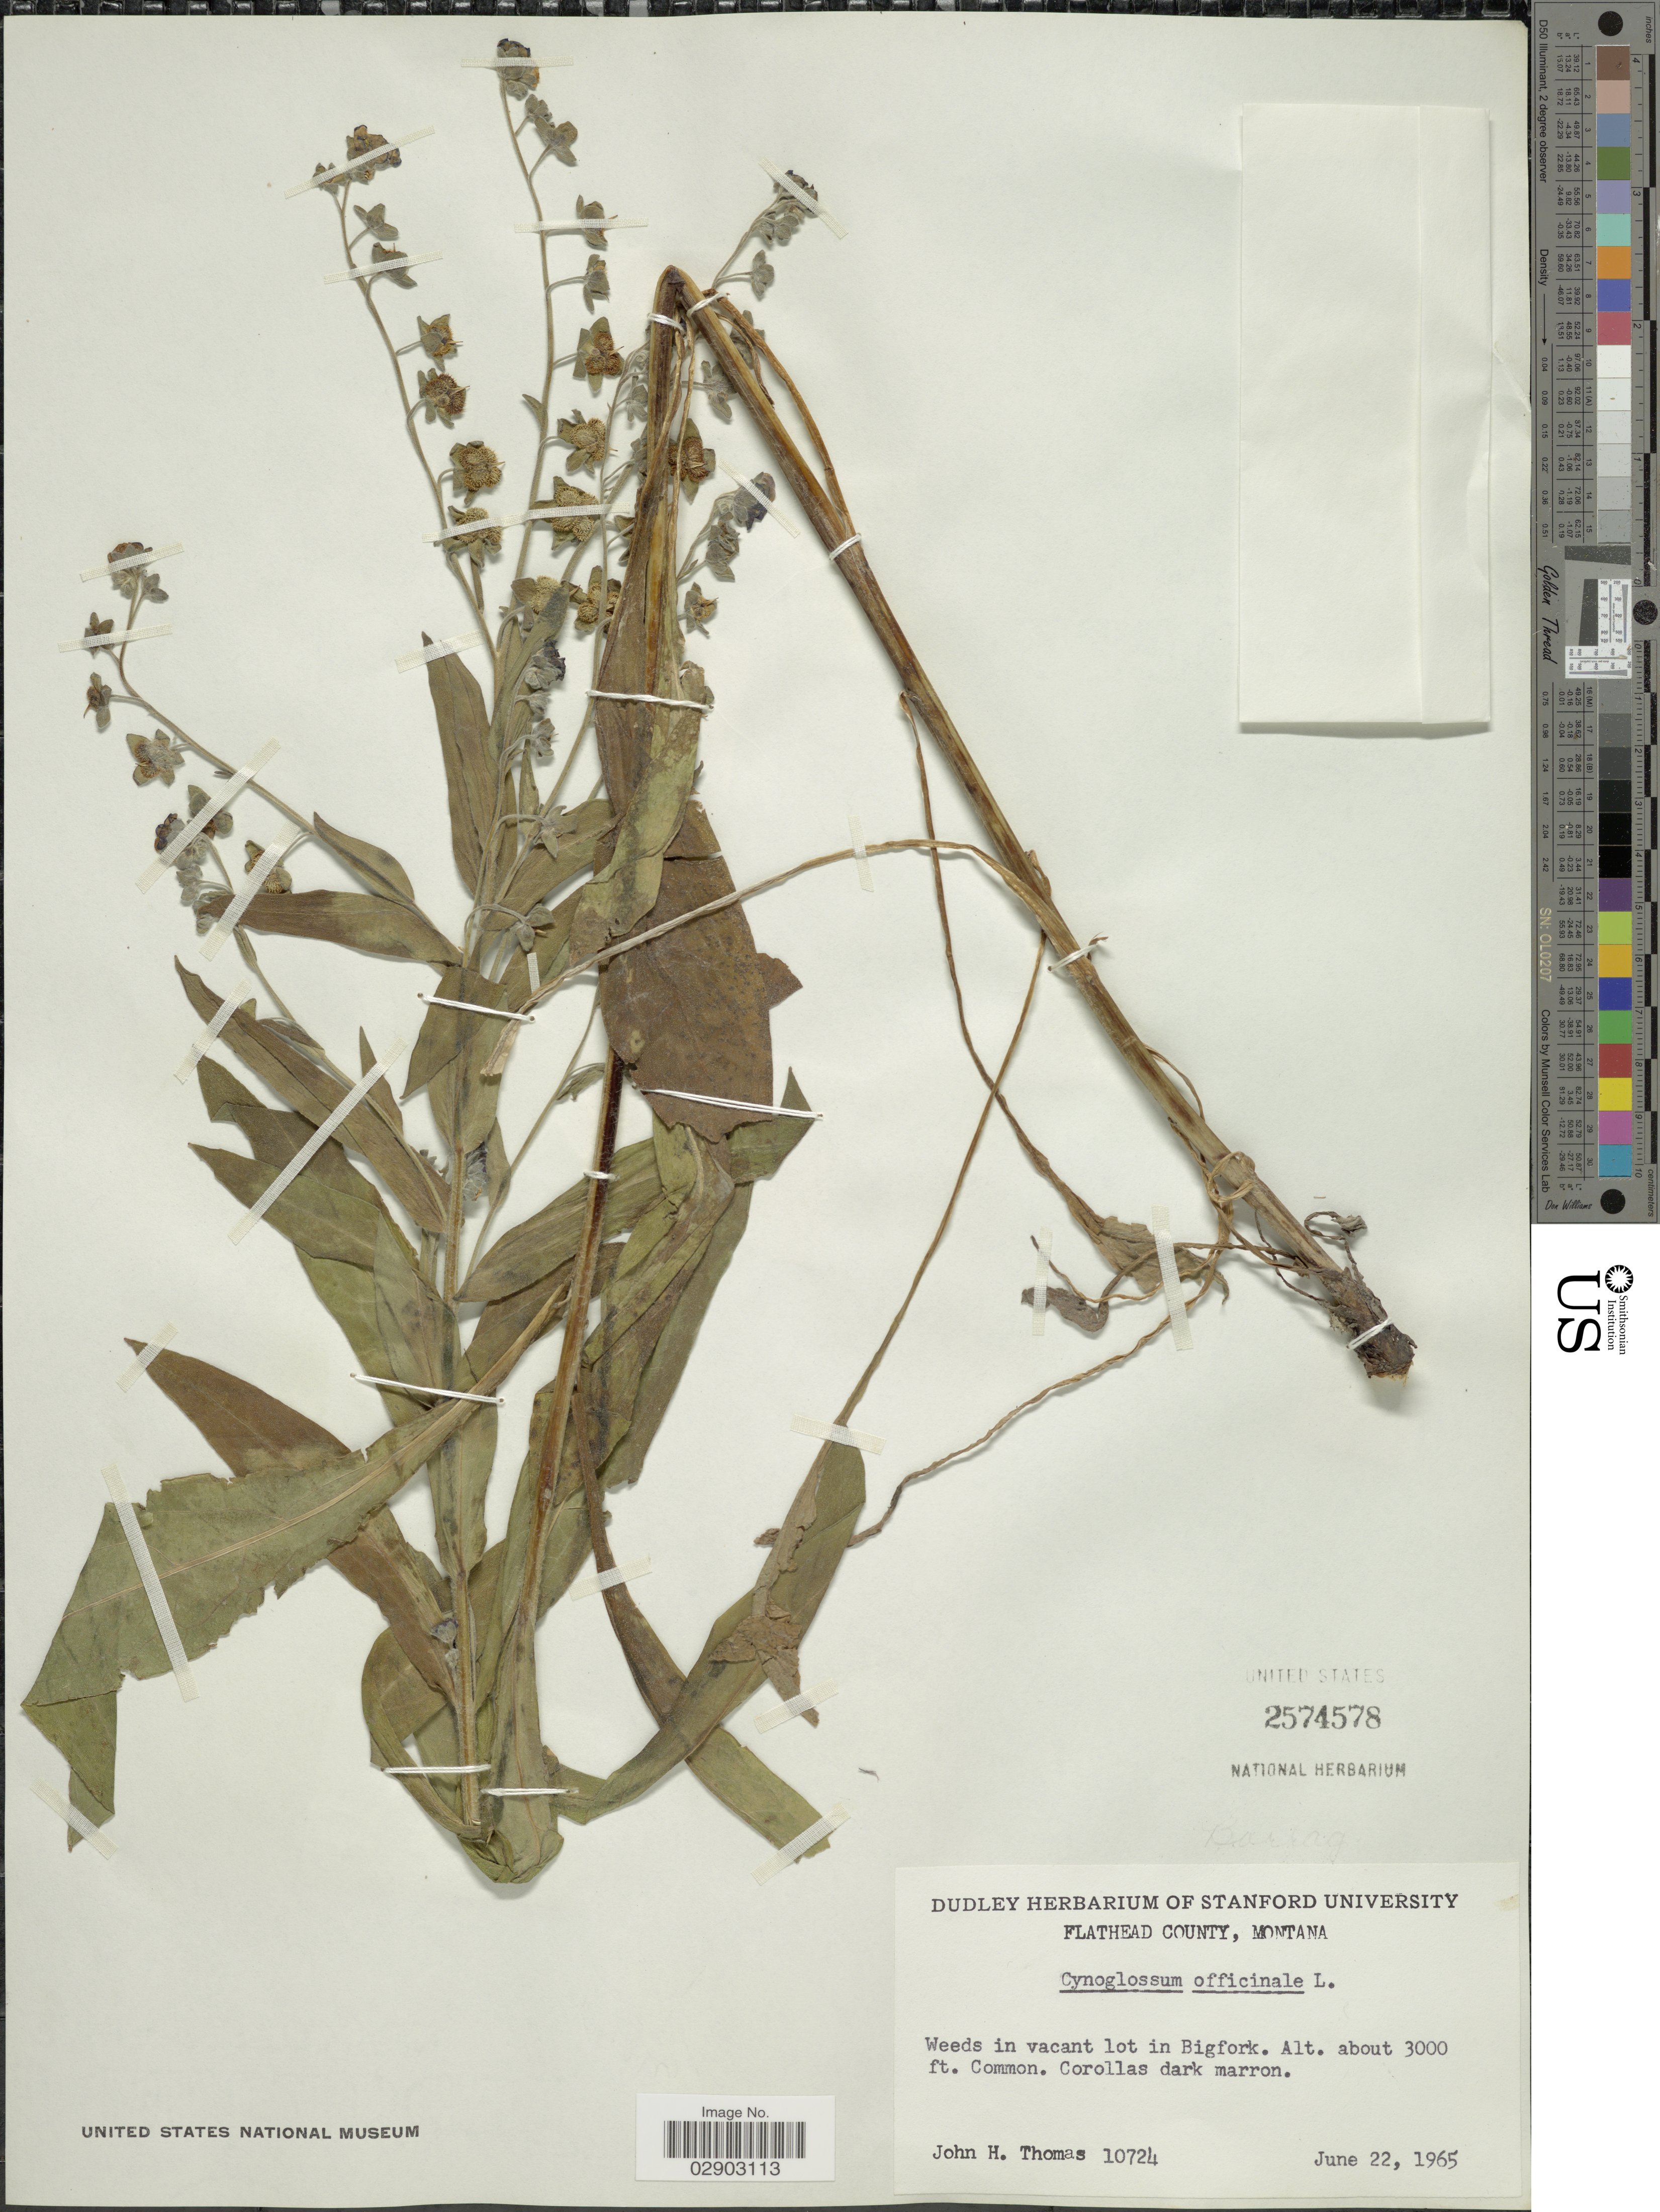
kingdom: Plantae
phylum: Tracheophyta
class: Magnoliopsida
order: Boraginales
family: Boraginaceae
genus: Cynoglossum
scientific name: Cynoglossum officinale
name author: L.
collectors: J. H. Thomas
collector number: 10724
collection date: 1965-06-22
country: United States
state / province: Montana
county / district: Flathead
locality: In Bigfork.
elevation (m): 914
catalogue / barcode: US 2574578